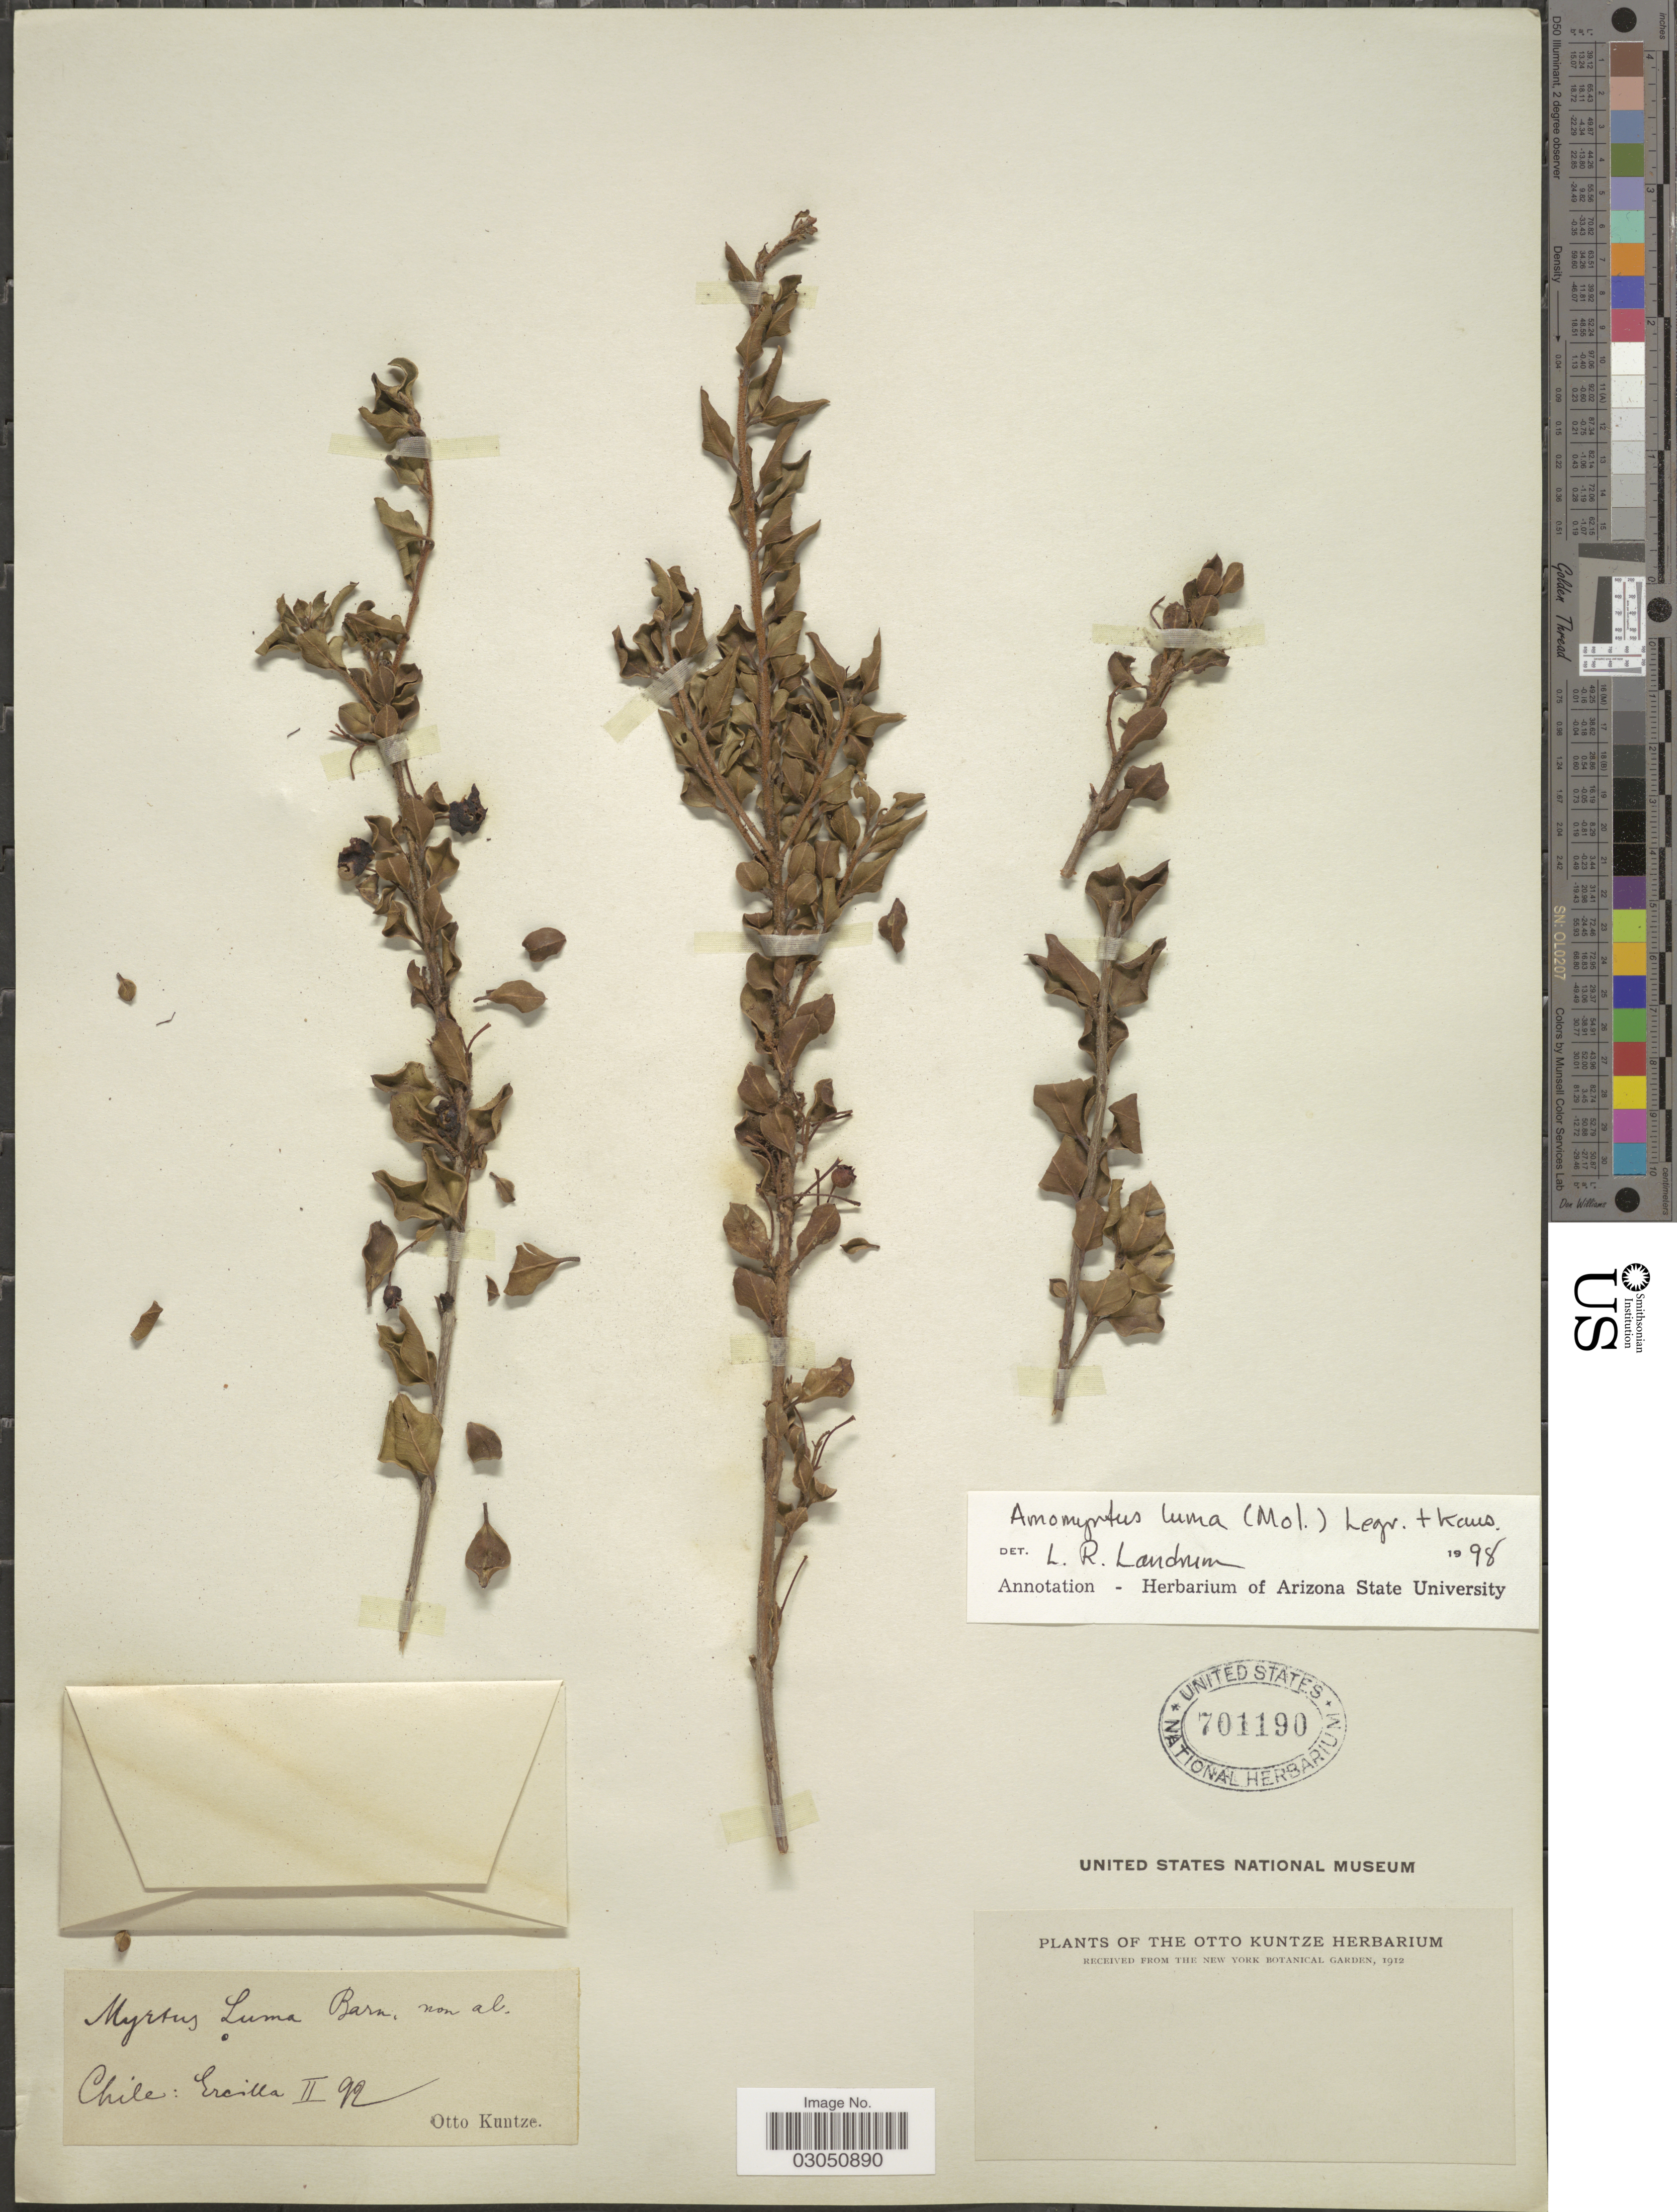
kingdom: Plantae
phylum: Tracheophyta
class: Magnoliopsida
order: Myrtales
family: Myrtaceae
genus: Amomyrtus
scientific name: Amomyrtus luma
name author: (Molina) D. Legrand & Kausel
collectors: C.E.O. Kuntze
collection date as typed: Transcribed d/m/y: /2/99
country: Chile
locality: Ercilla.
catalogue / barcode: US 701190